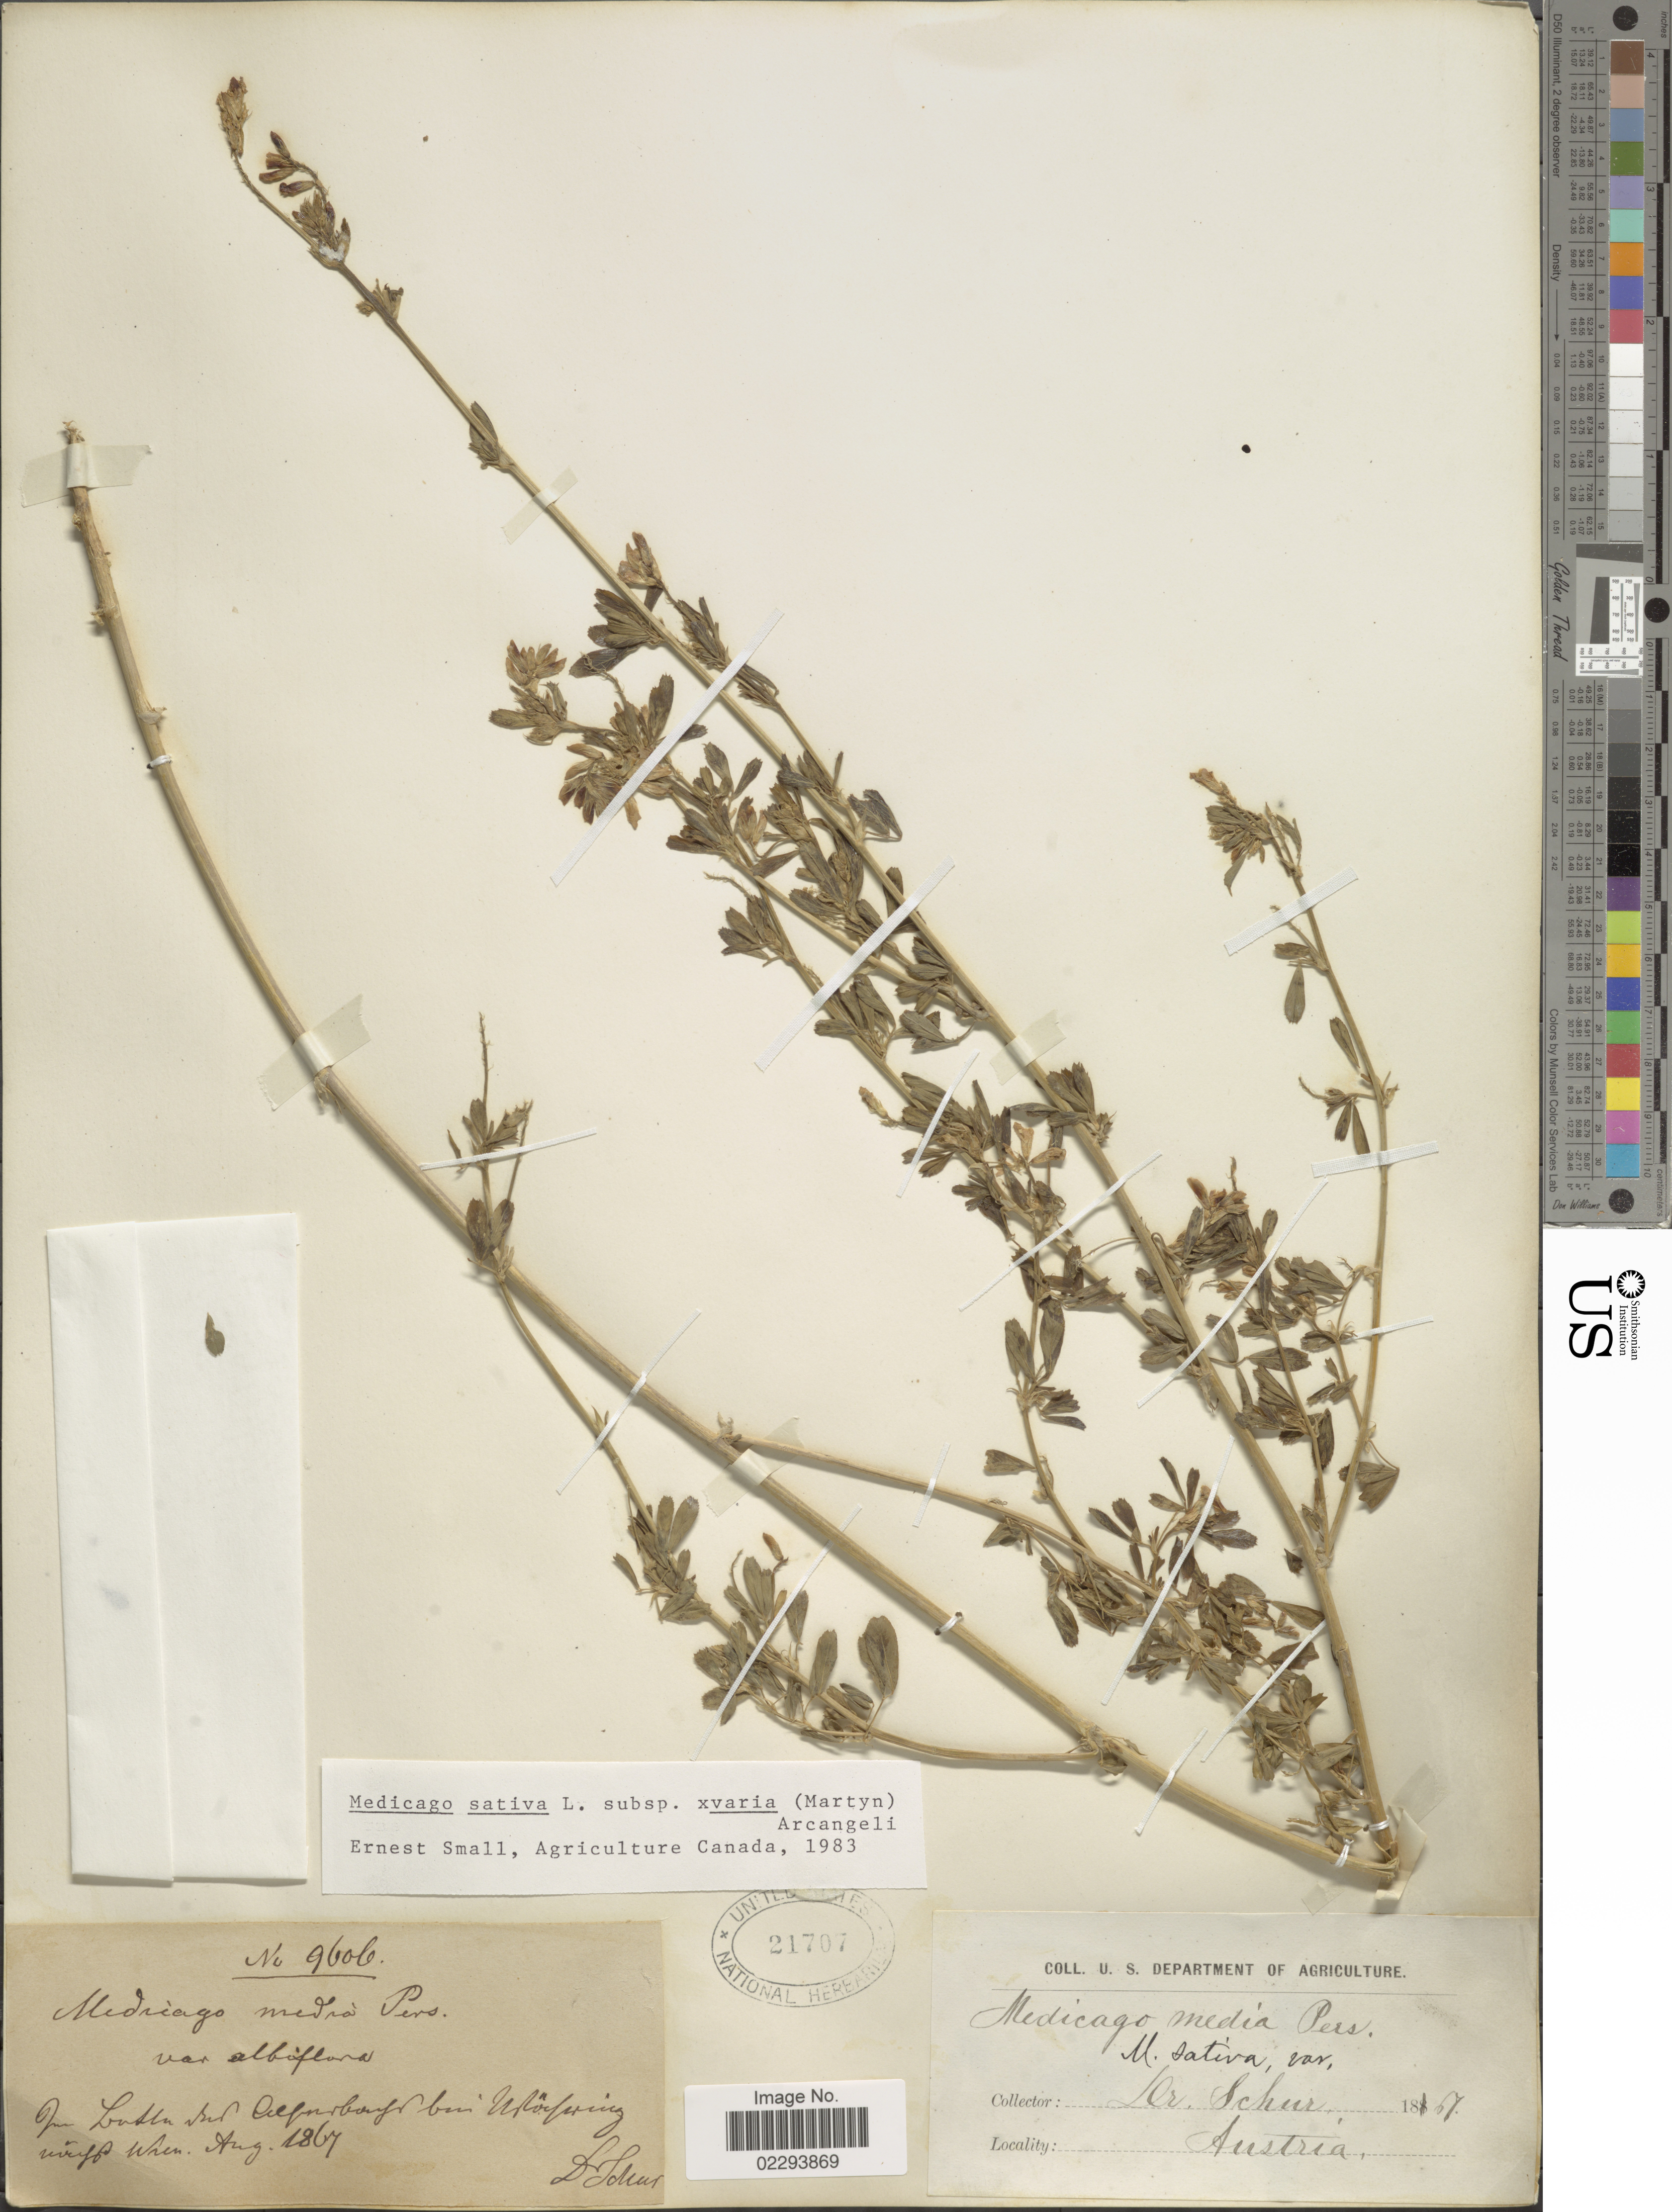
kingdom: Plantae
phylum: Tracheophyta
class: Magnoliopsida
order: Fabales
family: Fabaceae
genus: Medicago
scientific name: Medicago sativa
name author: L.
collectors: Schur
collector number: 9606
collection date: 1867-08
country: Austria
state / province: Wien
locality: Asutria. In L[illegible text] [illegible text] Wien.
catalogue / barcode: US 21707